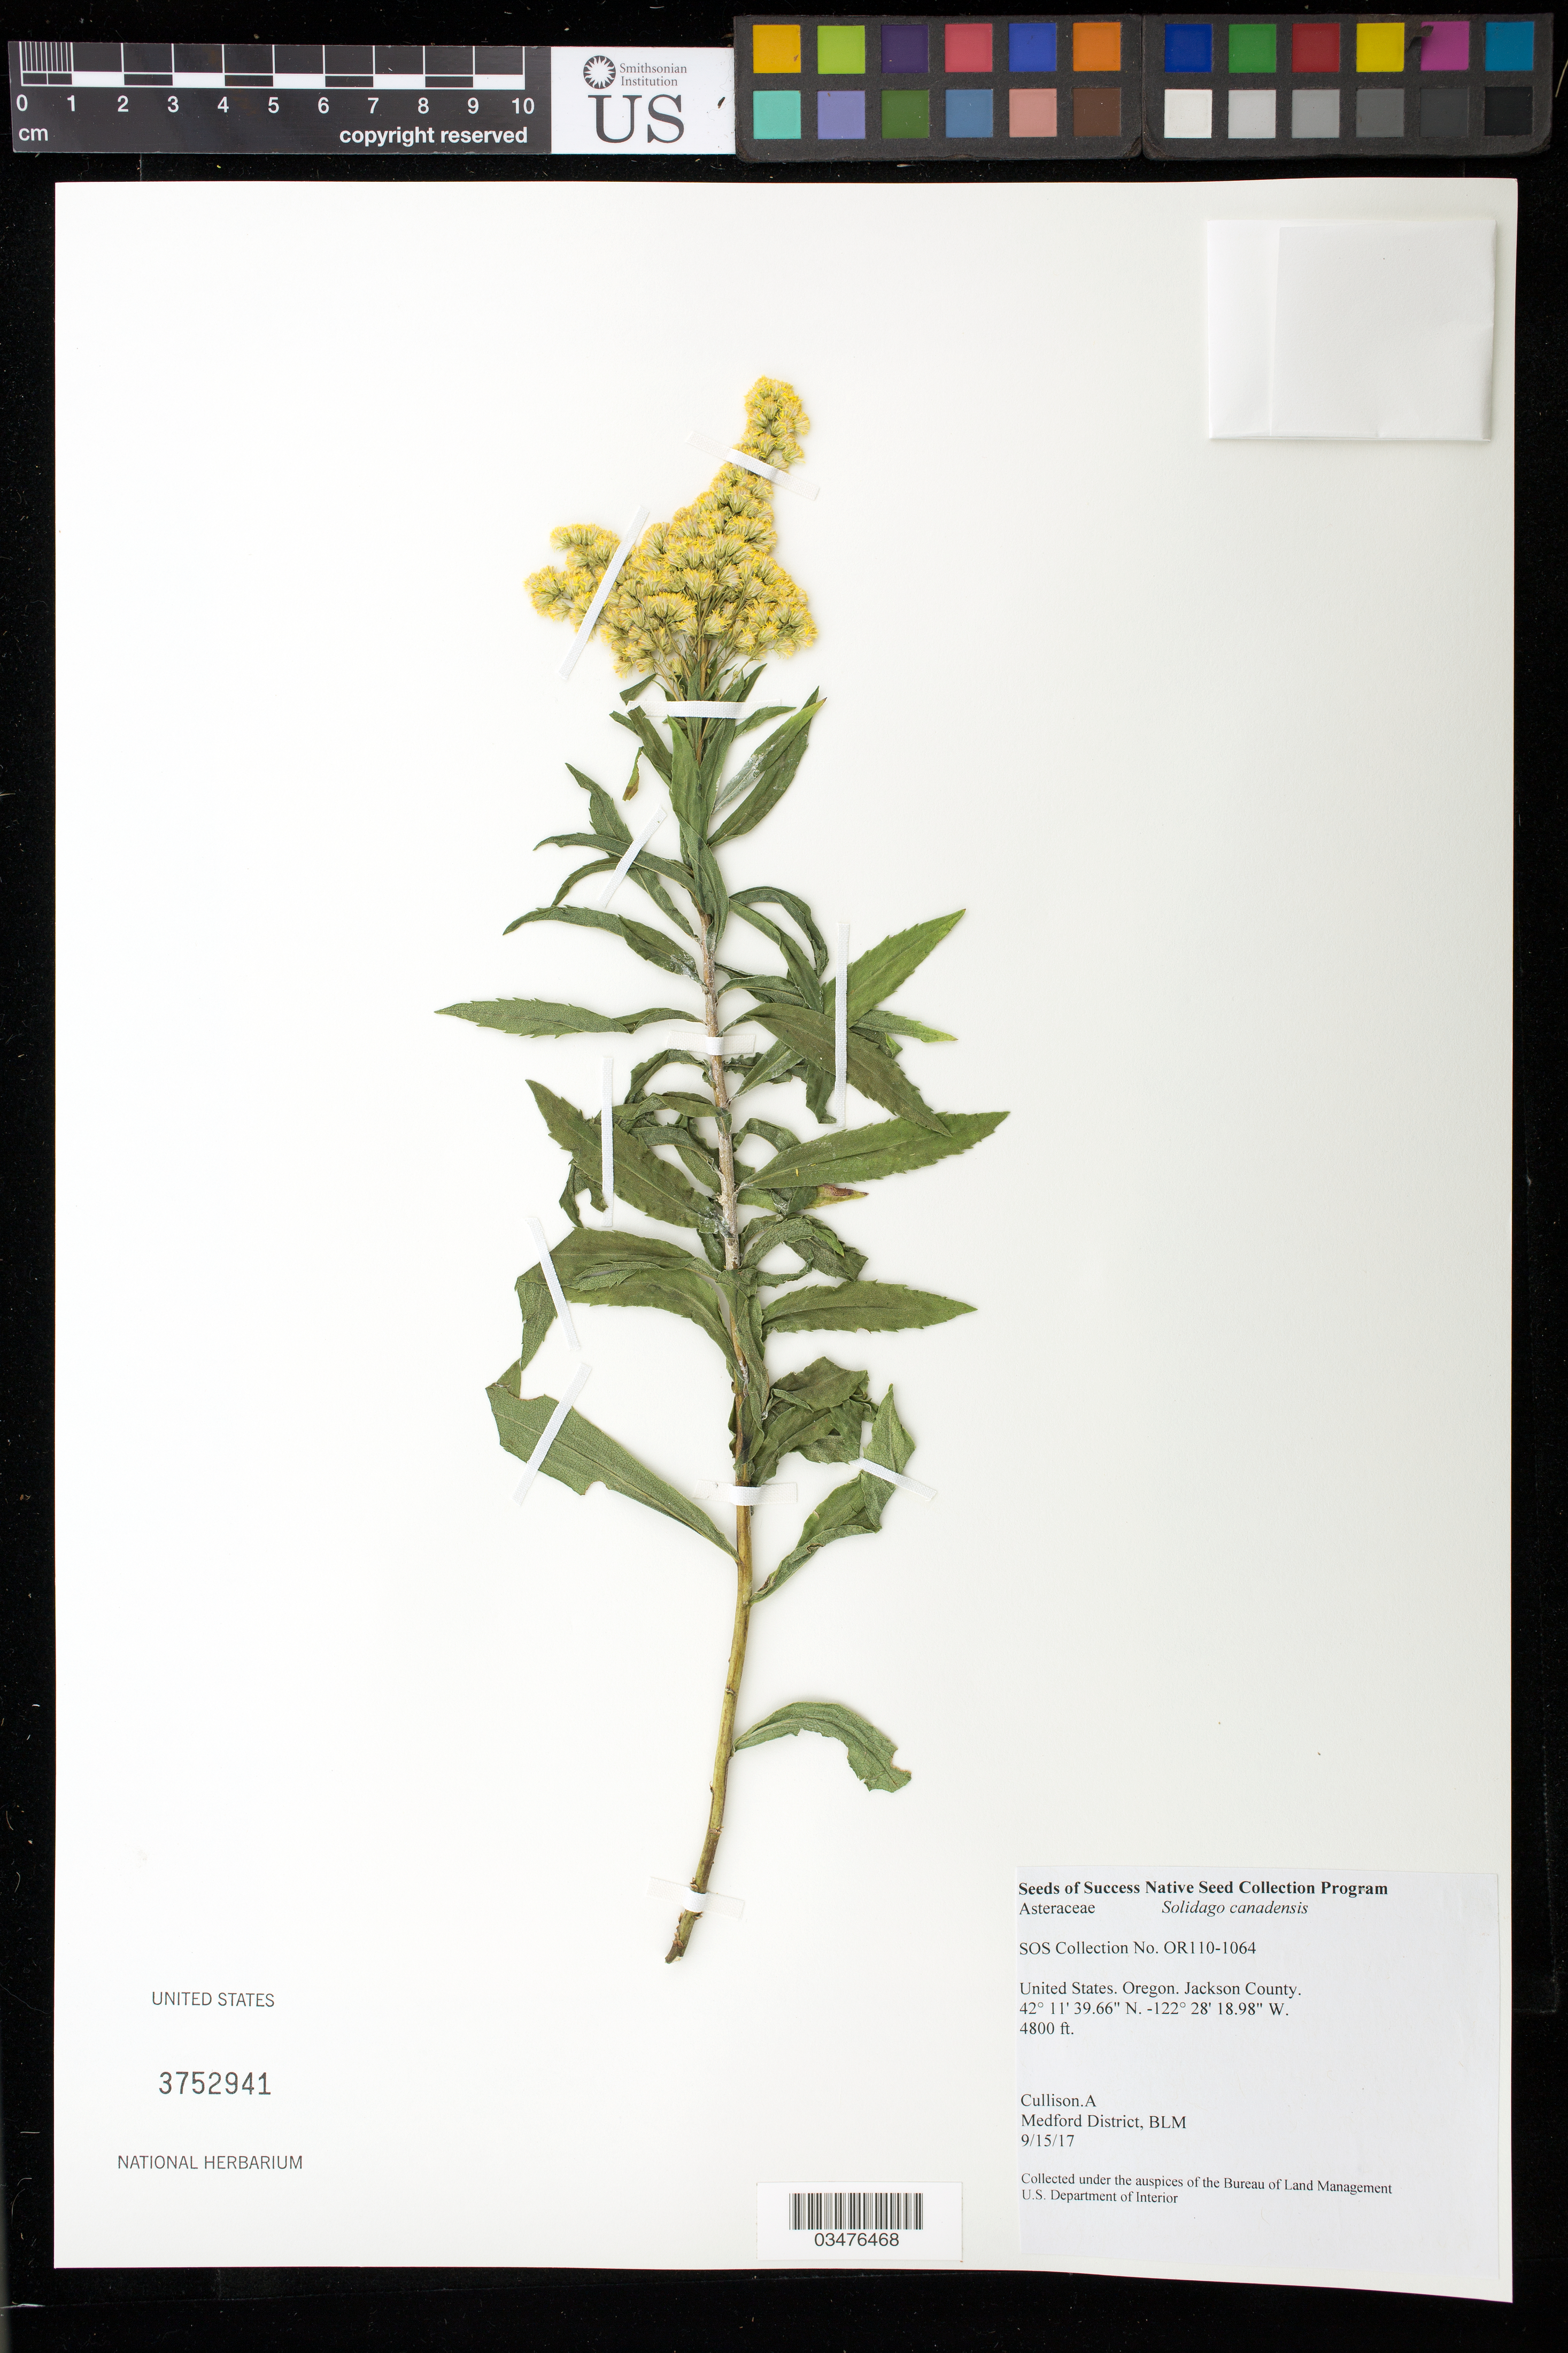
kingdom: Plantae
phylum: Tracheophyta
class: Magnoliopsida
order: Asterales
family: Asteraceae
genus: Solidago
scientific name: Solidago canadensis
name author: L.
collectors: A. Cullison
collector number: OR110-1064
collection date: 2017-09-15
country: United States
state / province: Oregon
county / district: Jackson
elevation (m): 1463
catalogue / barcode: US 3752941